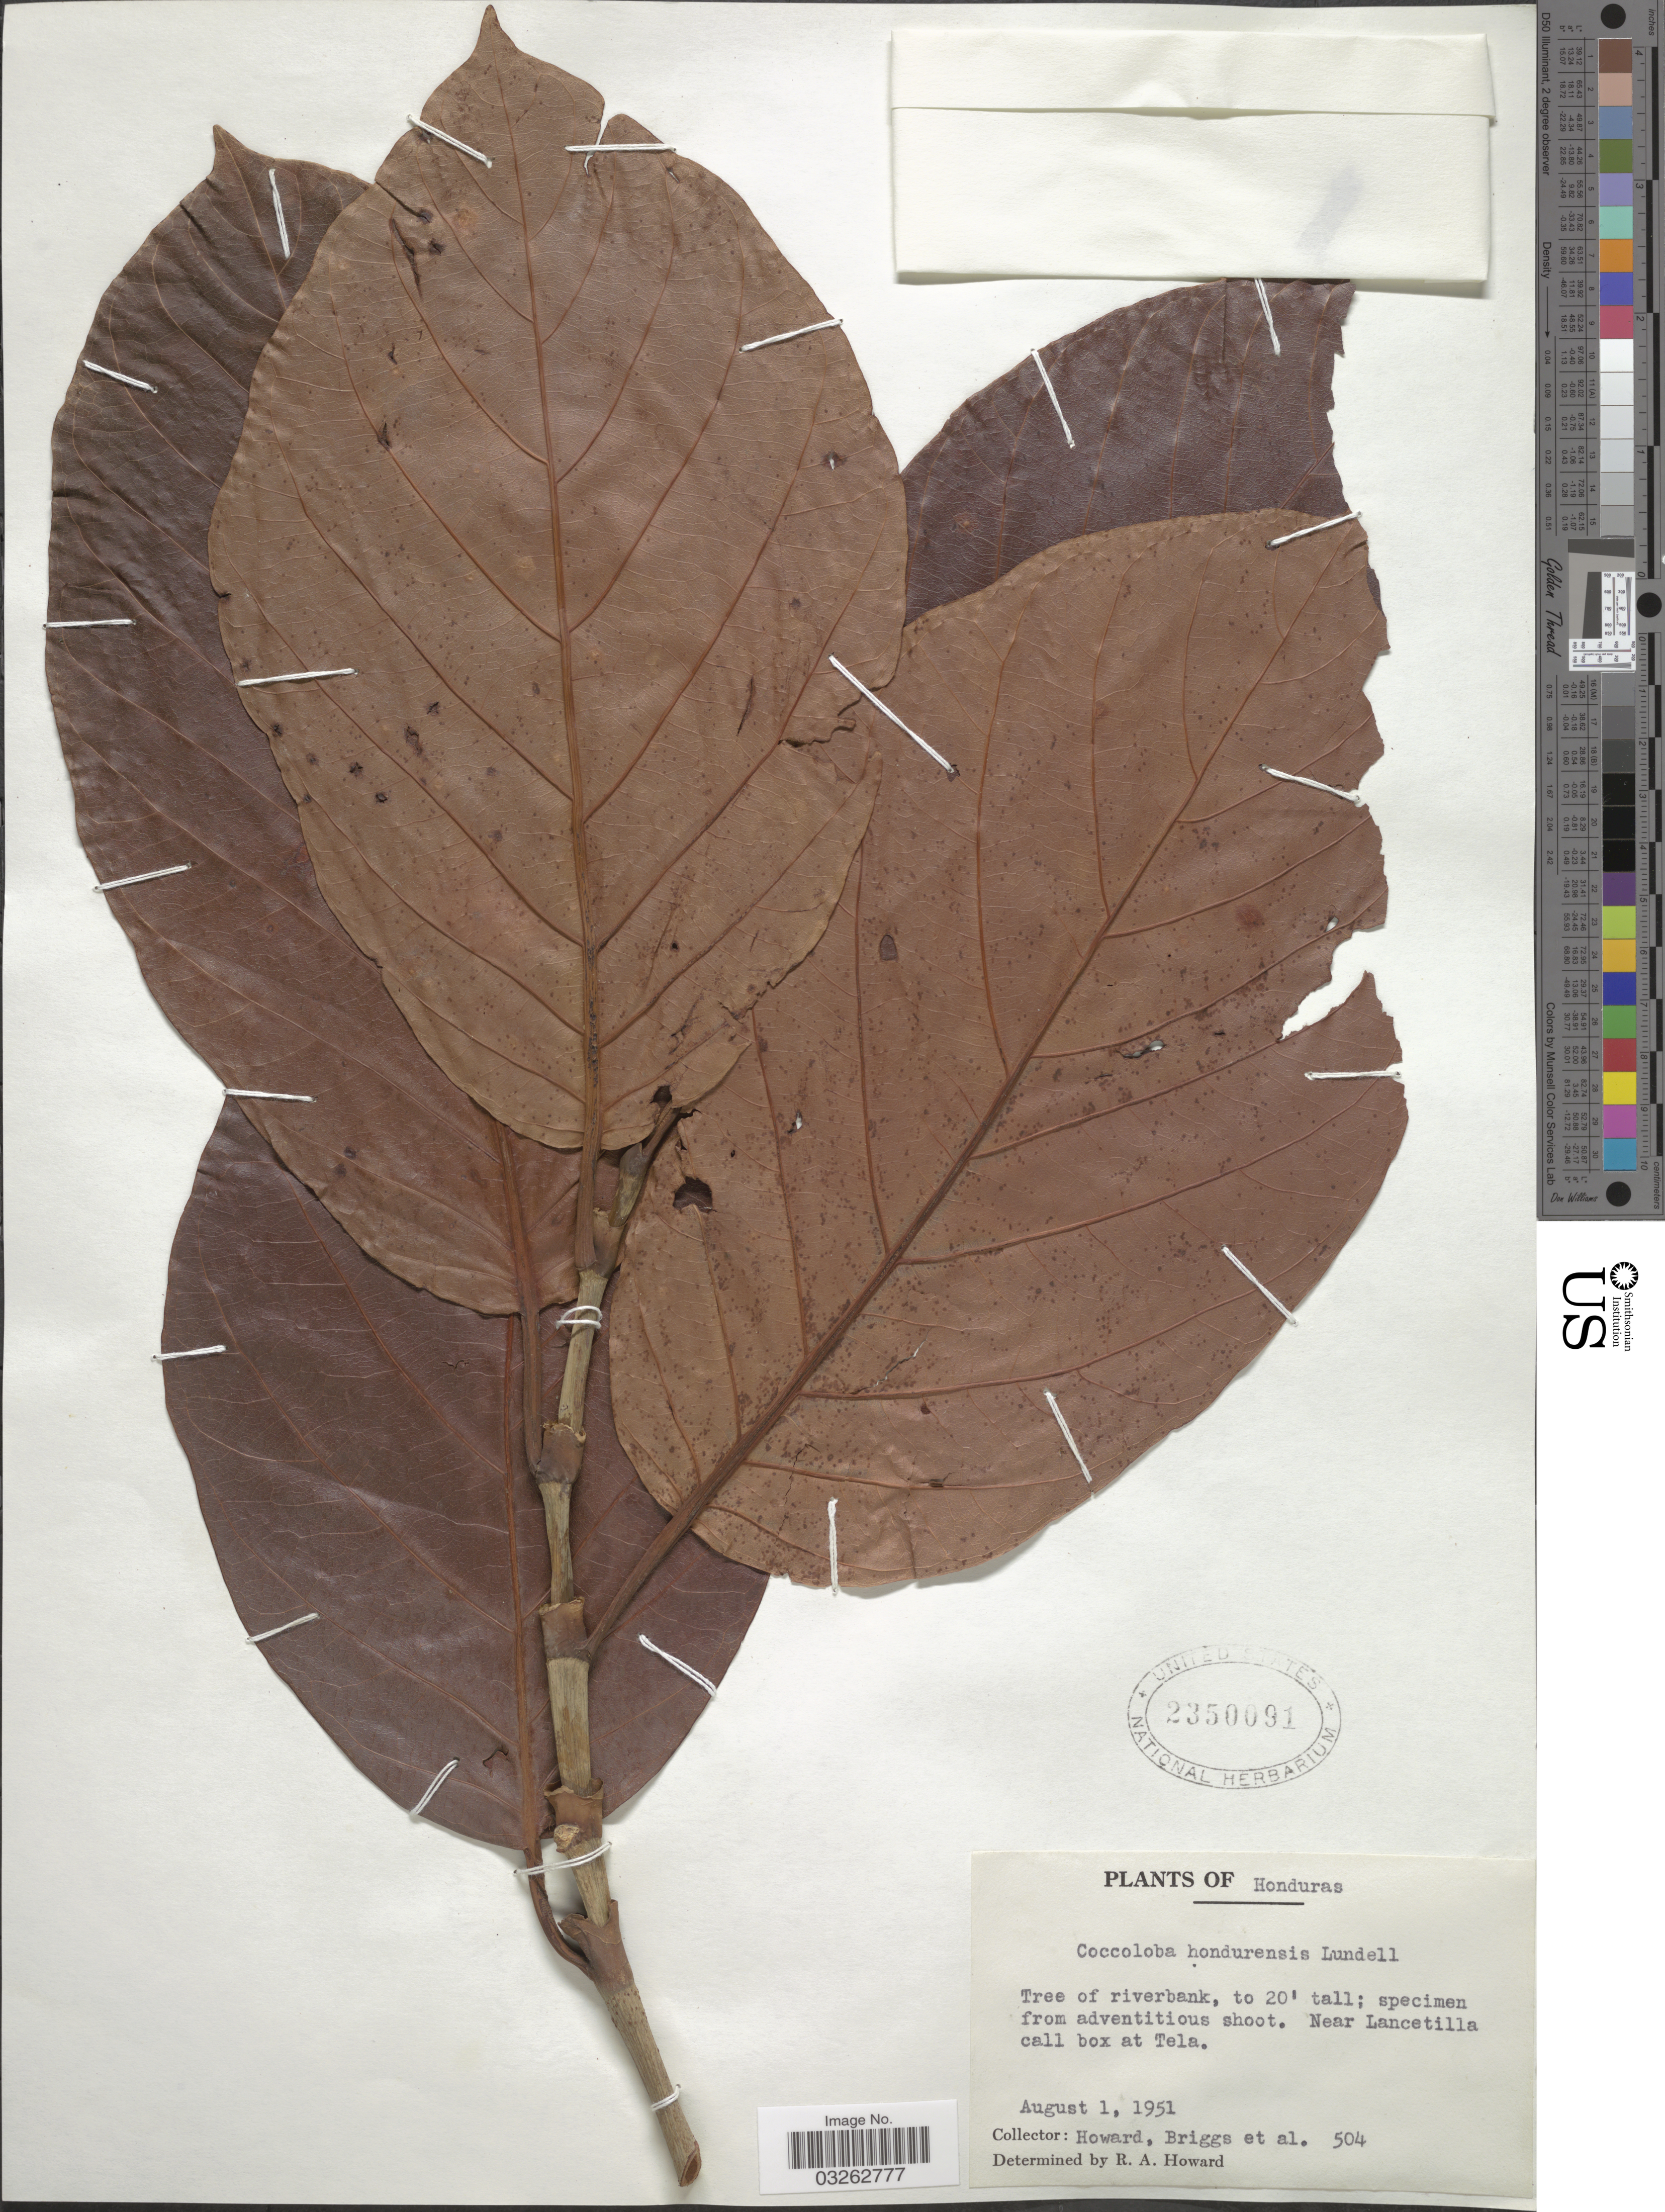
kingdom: Plantae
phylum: Tracheophyta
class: Magnoliopsida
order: Caryophyllales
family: Polygonaceae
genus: Coccoloba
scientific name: Coccoloba hondurensis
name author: Lundell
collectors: -. Howard, Briggs & et al.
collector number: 504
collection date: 1951-08-01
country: Honduras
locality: Near Lancetilla call box at Tela.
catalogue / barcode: US 2350091